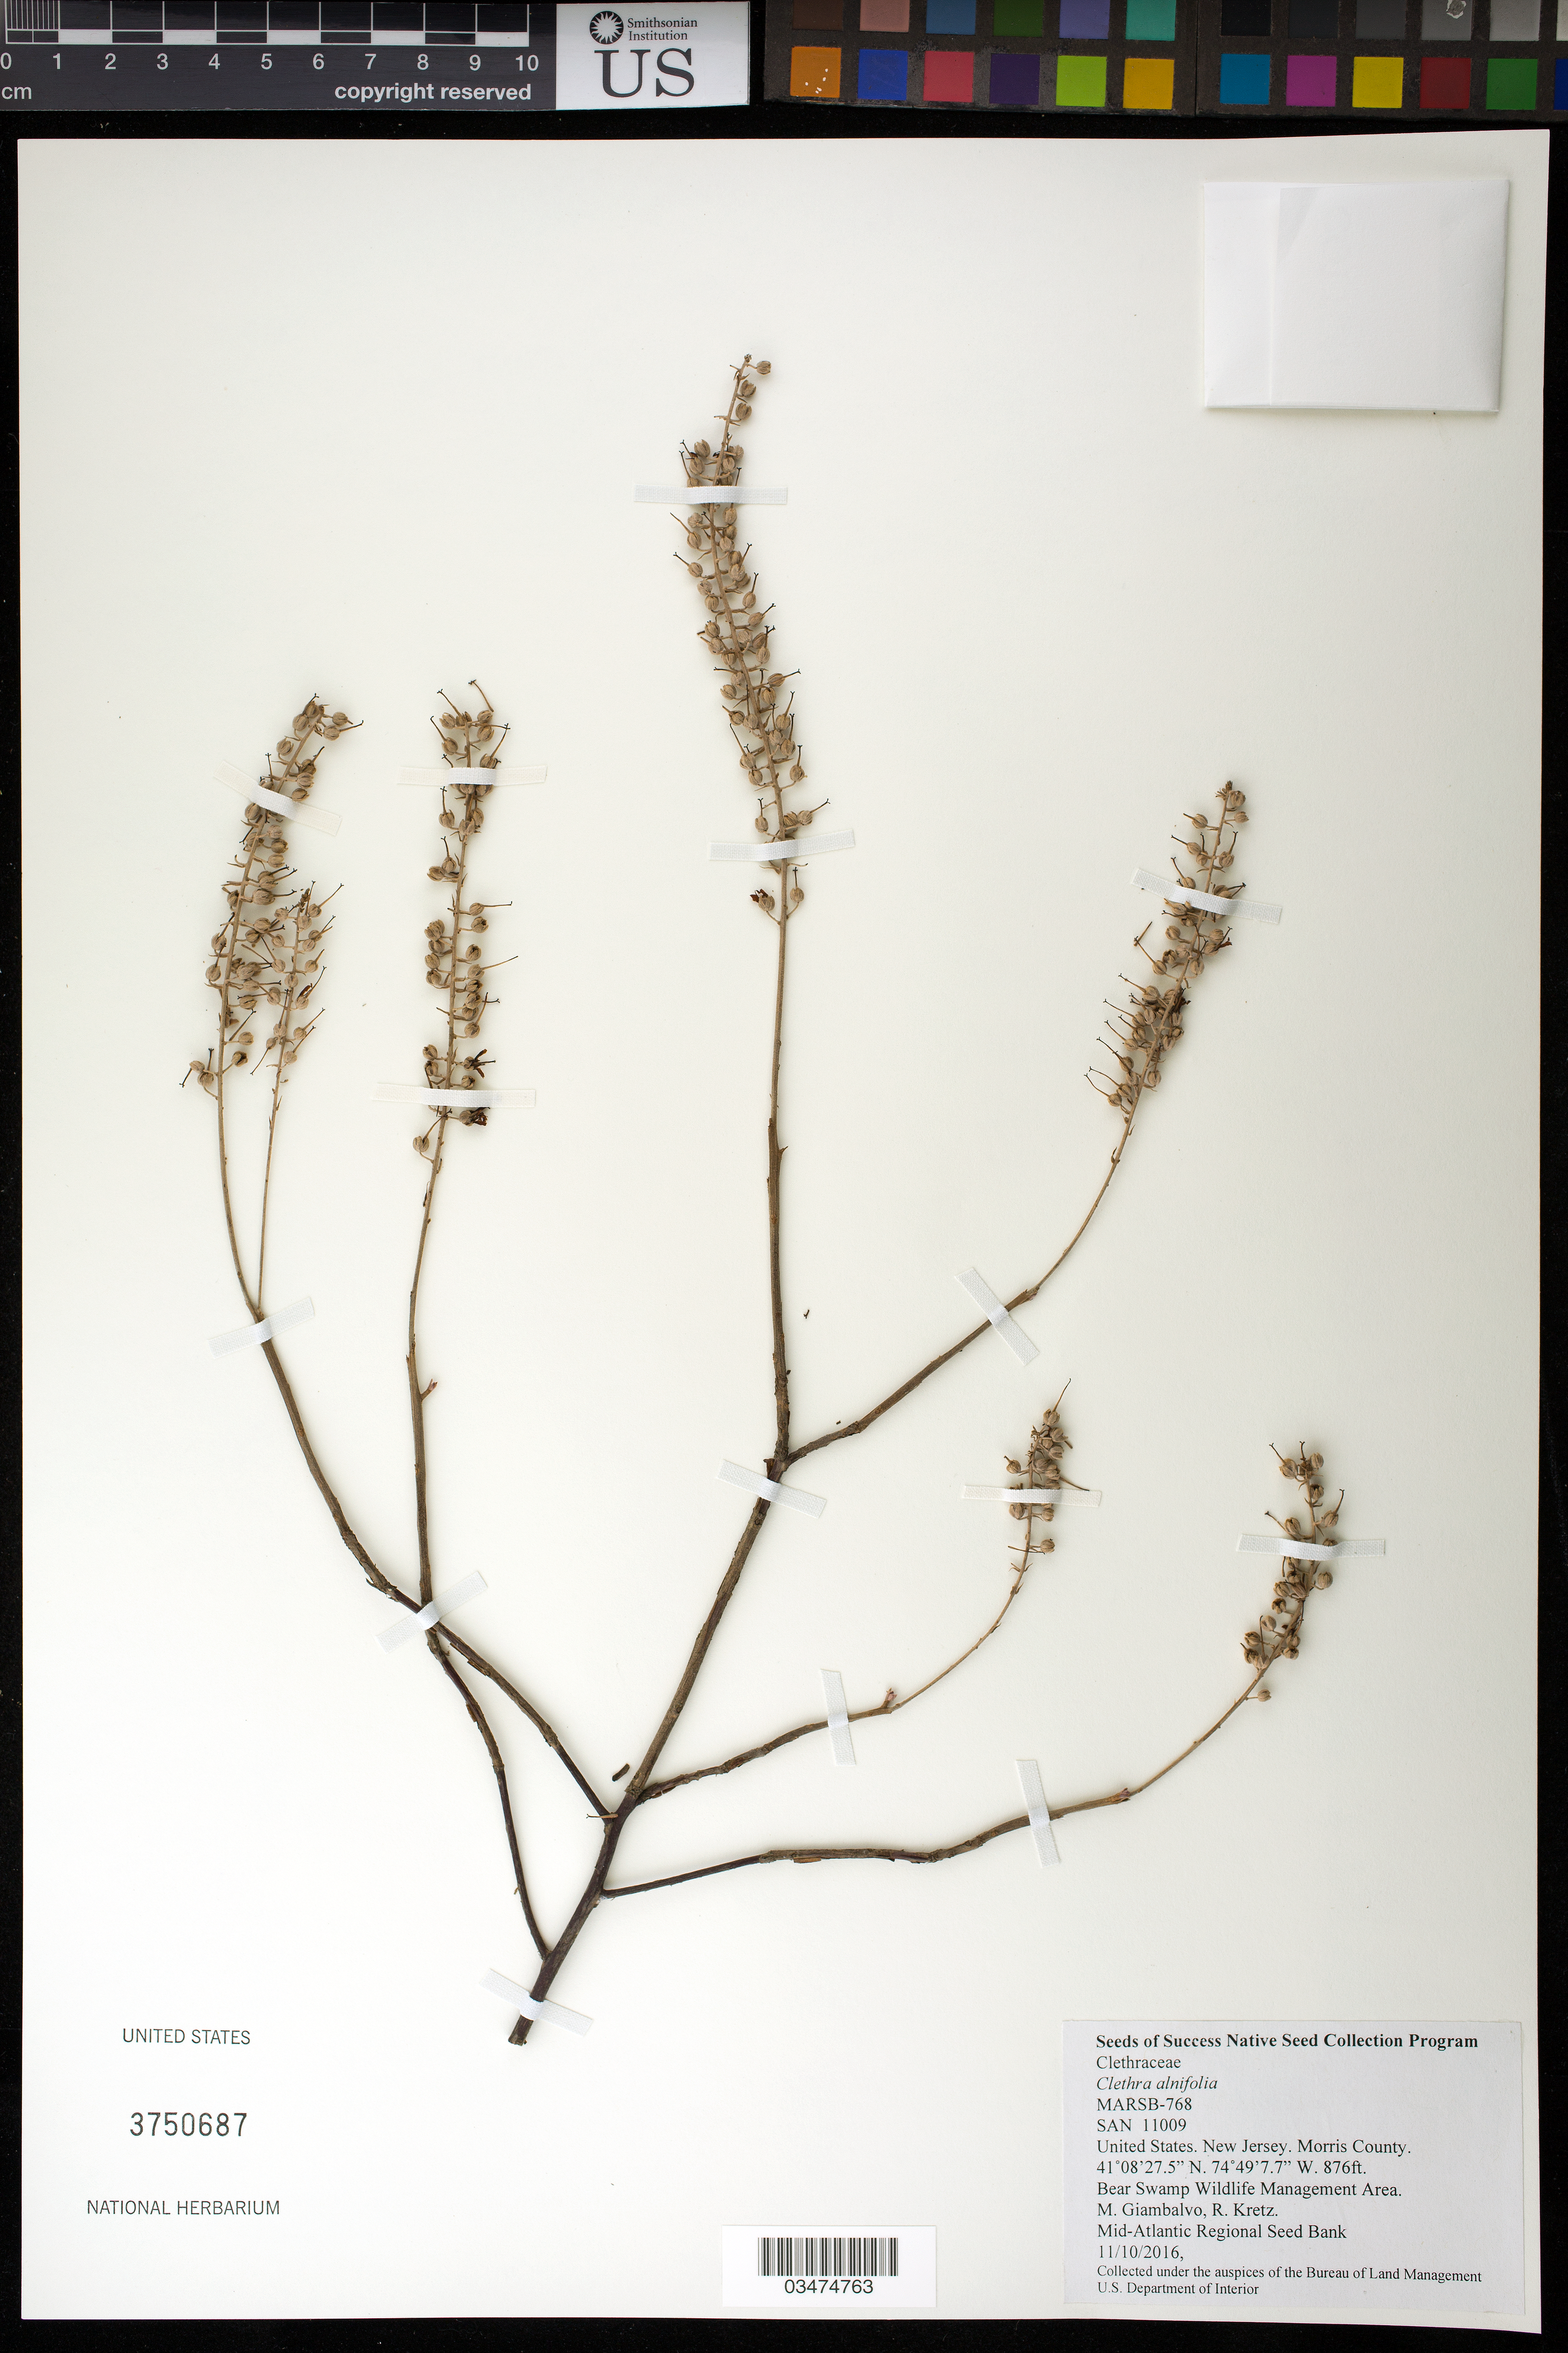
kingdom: Plantae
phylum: Tracheophyta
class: Magnoliopsida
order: Ericales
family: Clethraceae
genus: Clethra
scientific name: Clethra alnifolia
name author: L.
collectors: M. Giambalvo & R. Kretz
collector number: MARSB-768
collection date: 2016-11-10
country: United States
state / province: New Jersey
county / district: Morris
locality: Bear Swamp National Wildlife Refuge.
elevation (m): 267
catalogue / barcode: US 3750687